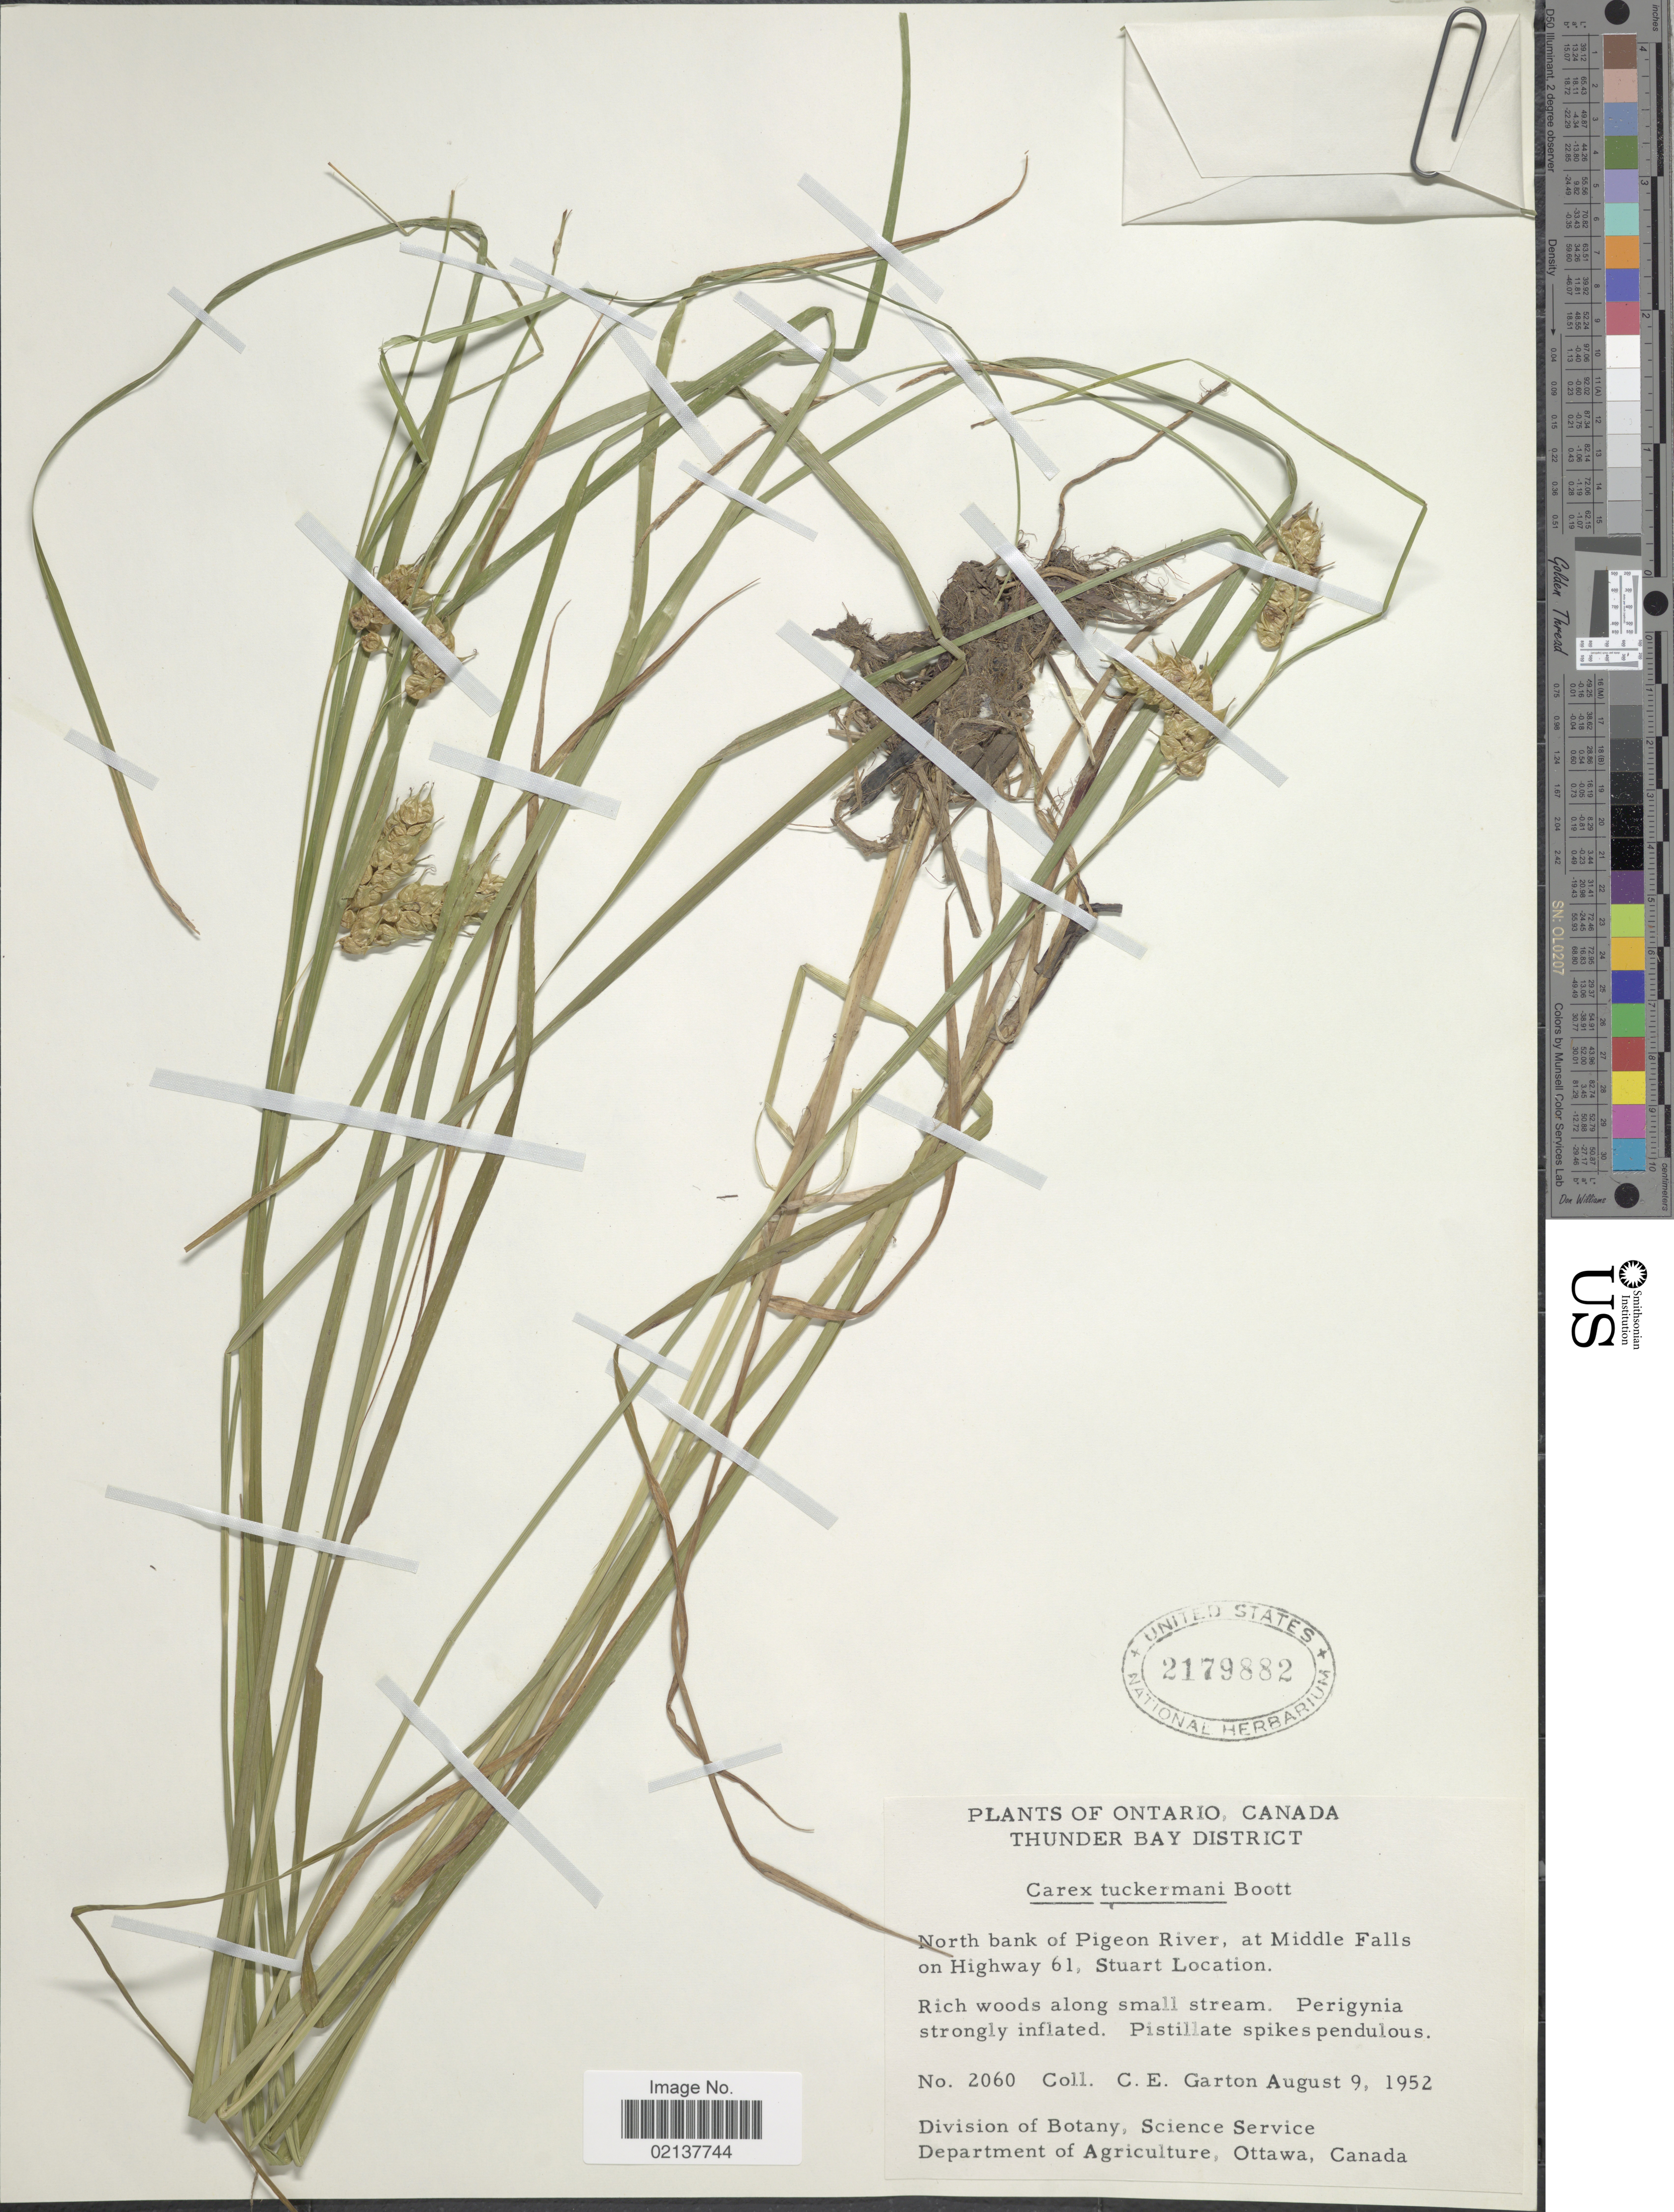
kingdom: Plantae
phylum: Tracheophyta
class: Liliopsida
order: Poales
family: Cyperaceae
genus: Carex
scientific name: Carex tuckermanii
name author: Boott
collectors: C. E. Garton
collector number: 2060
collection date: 1952-08-09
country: Canada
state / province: Ontario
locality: Thunder Bay District, North bank of Pigeon River, at Middle Falls on Highway 61, Stuart Location, Rich woods along small stream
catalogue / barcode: US 2179882